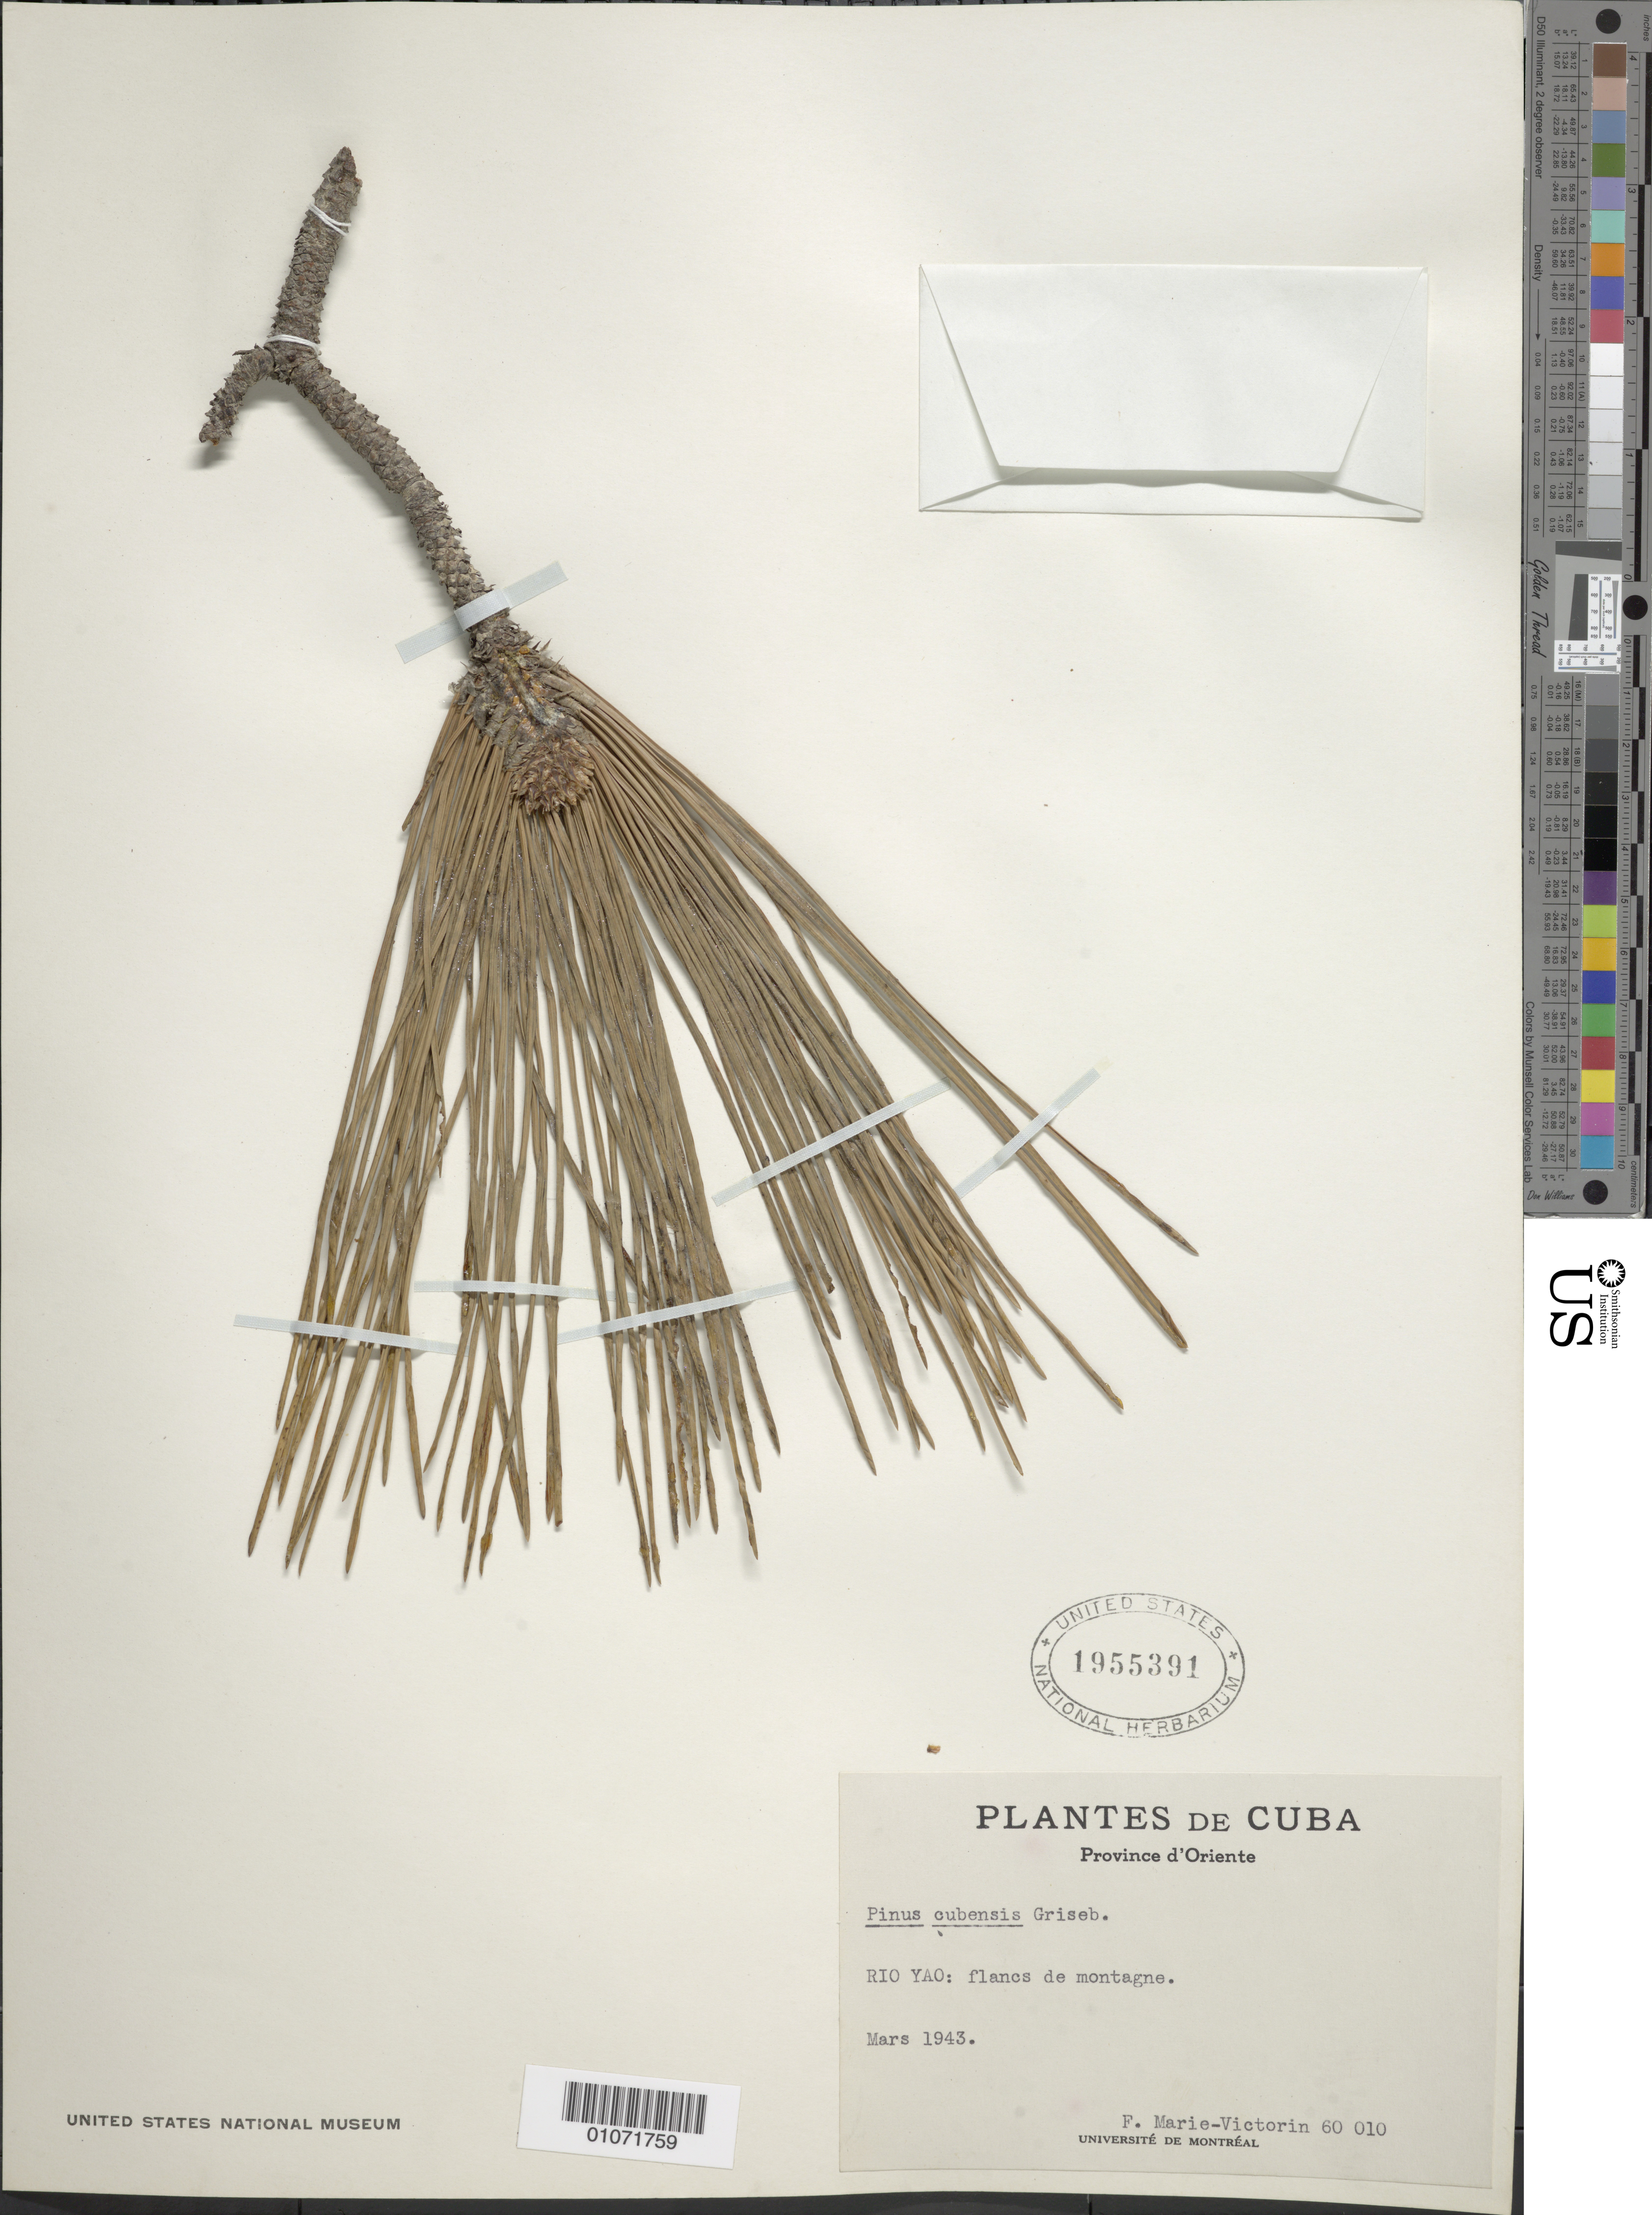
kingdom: Plantae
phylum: Tracheophyta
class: Pinopsida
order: Pinales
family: Pinaceae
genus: Pinus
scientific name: Pinus cubensis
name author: Griseb.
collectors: Fr. Marie-Victorin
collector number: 60010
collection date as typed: Mar 1943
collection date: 1943-03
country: Cuba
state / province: Oriente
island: Cuba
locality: RIO YAO: flencs de montagne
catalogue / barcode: US 1955391